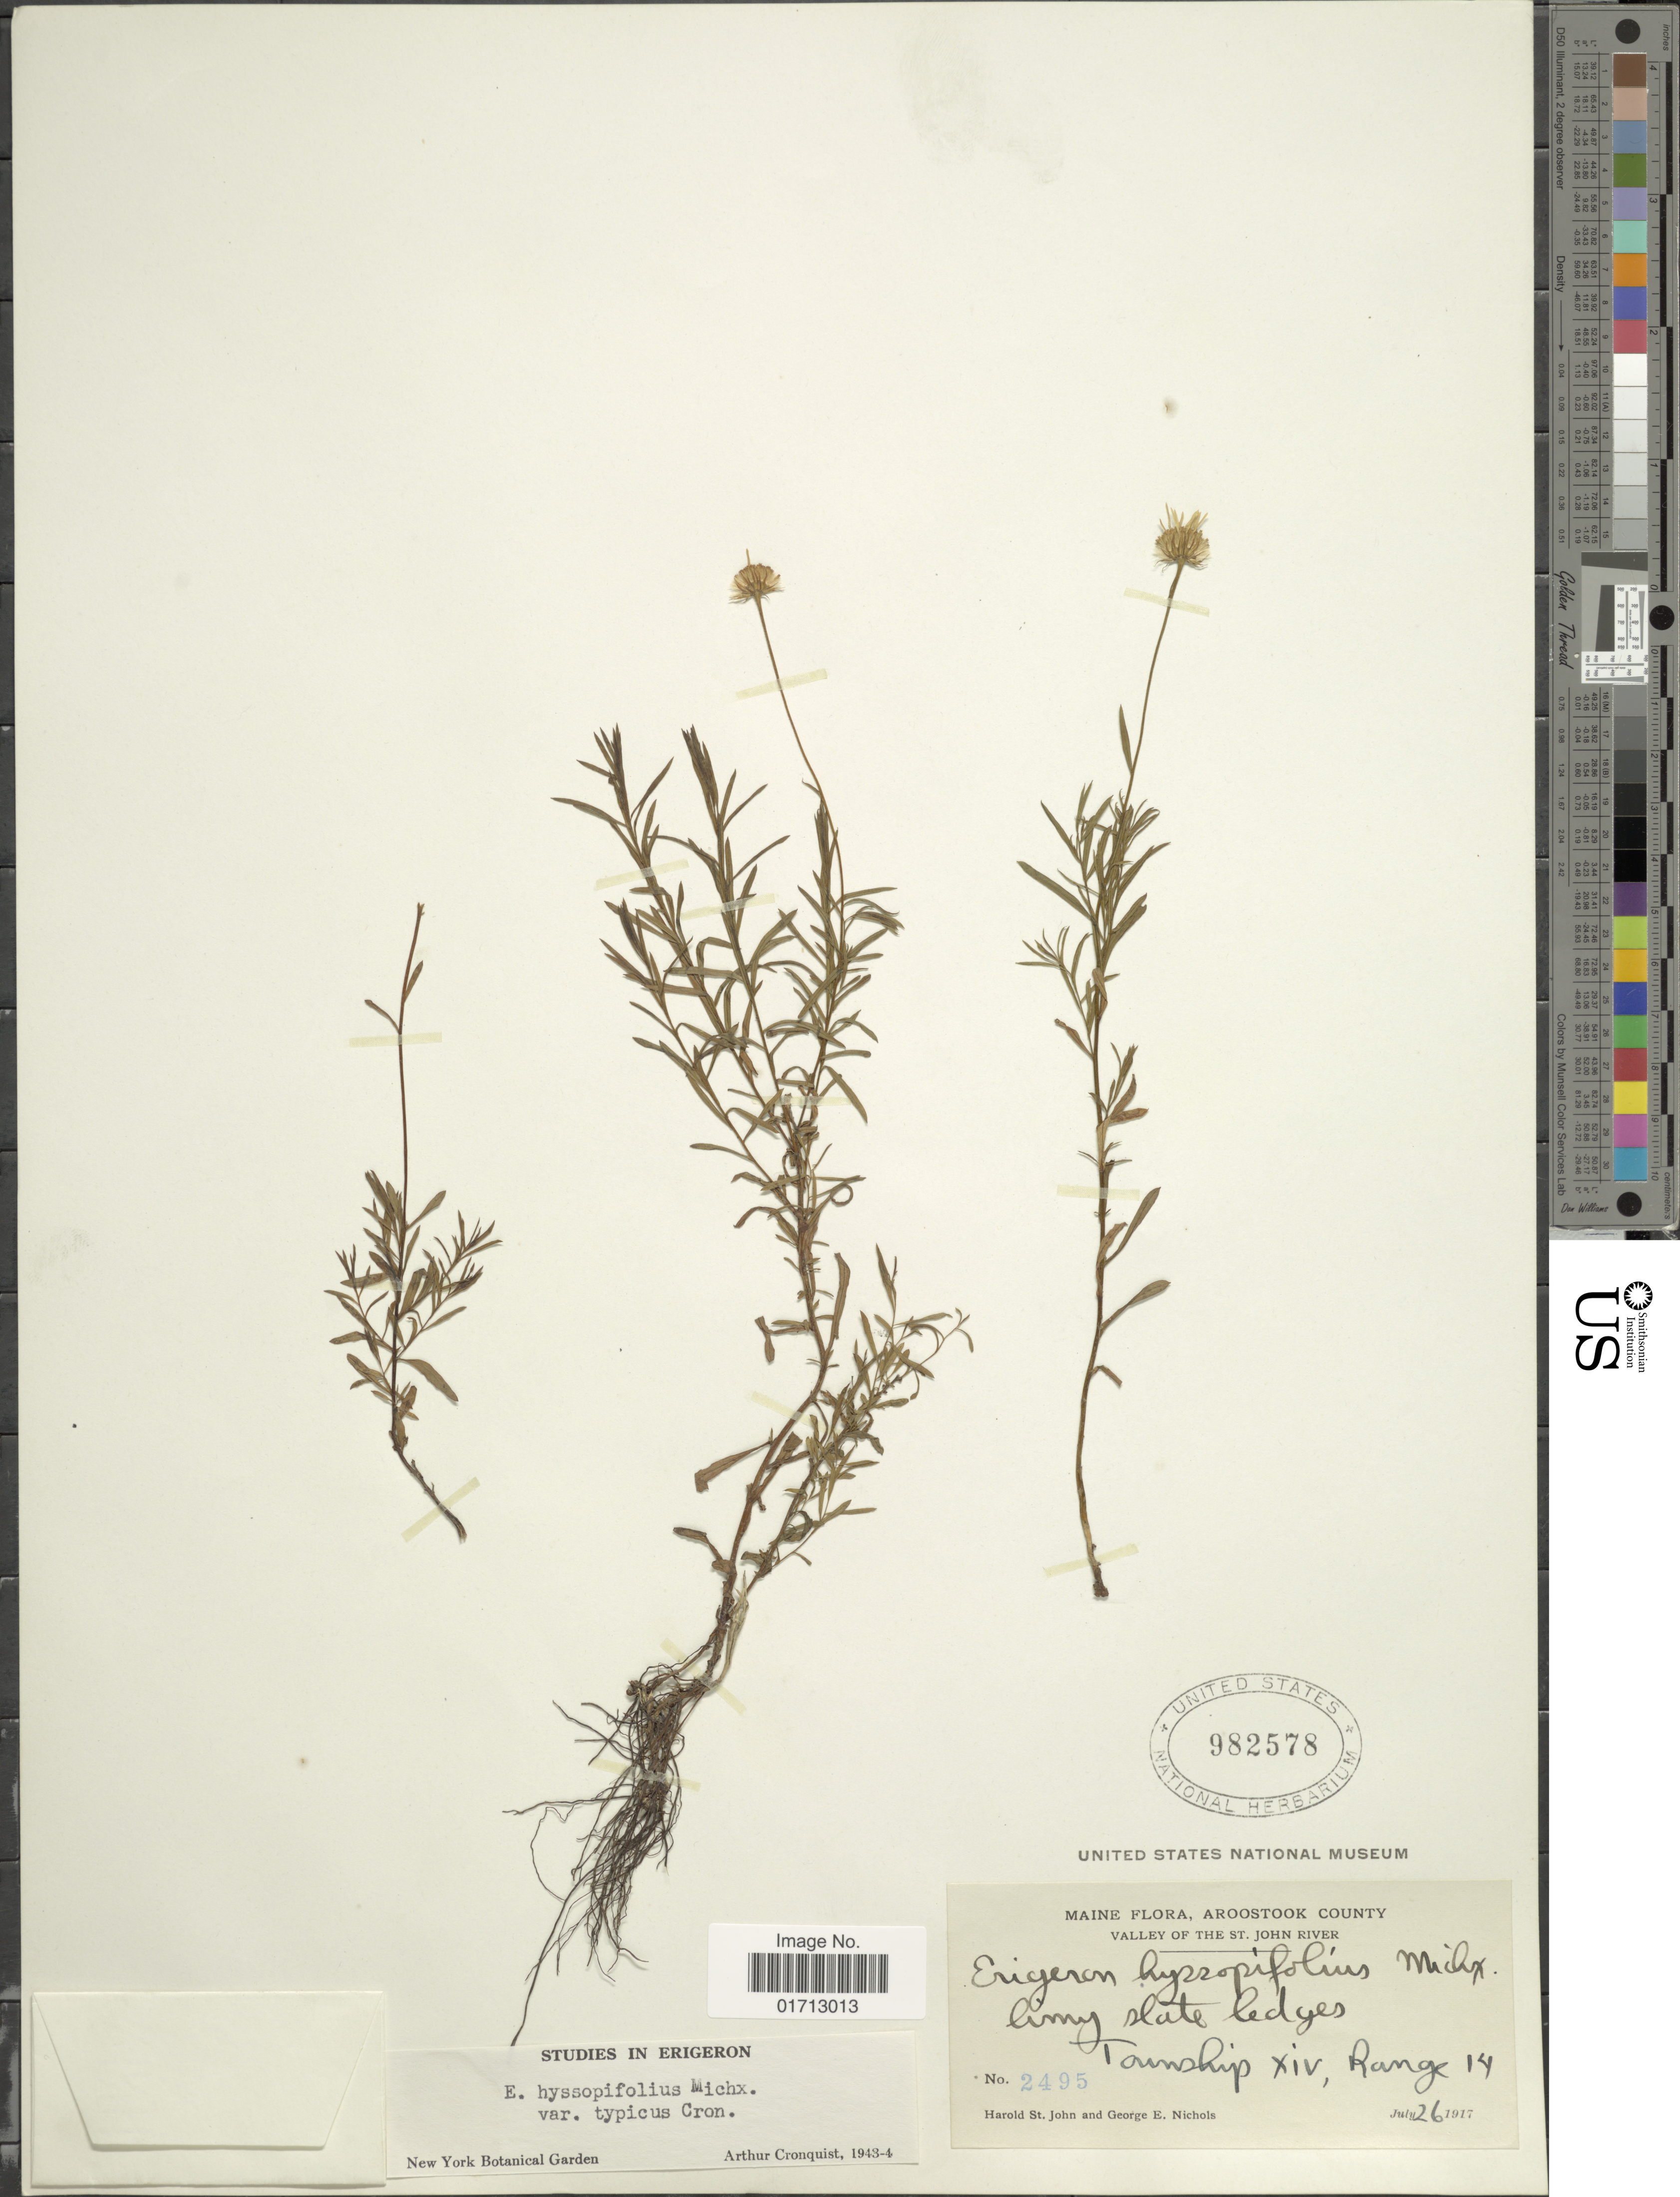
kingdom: Plantae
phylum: Tracheophyta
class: Magnoliopsida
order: Asterales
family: Asteraceae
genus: Erigeron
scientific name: Erigeron hyssopifolius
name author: Michx.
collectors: H. St. John & G. E. Nichols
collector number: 2495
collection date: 1917-07-26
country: United States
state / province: Maine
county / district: Aroostook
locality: Valley of the St. John River, Township xiv, Range 14.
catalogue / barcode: US 982578